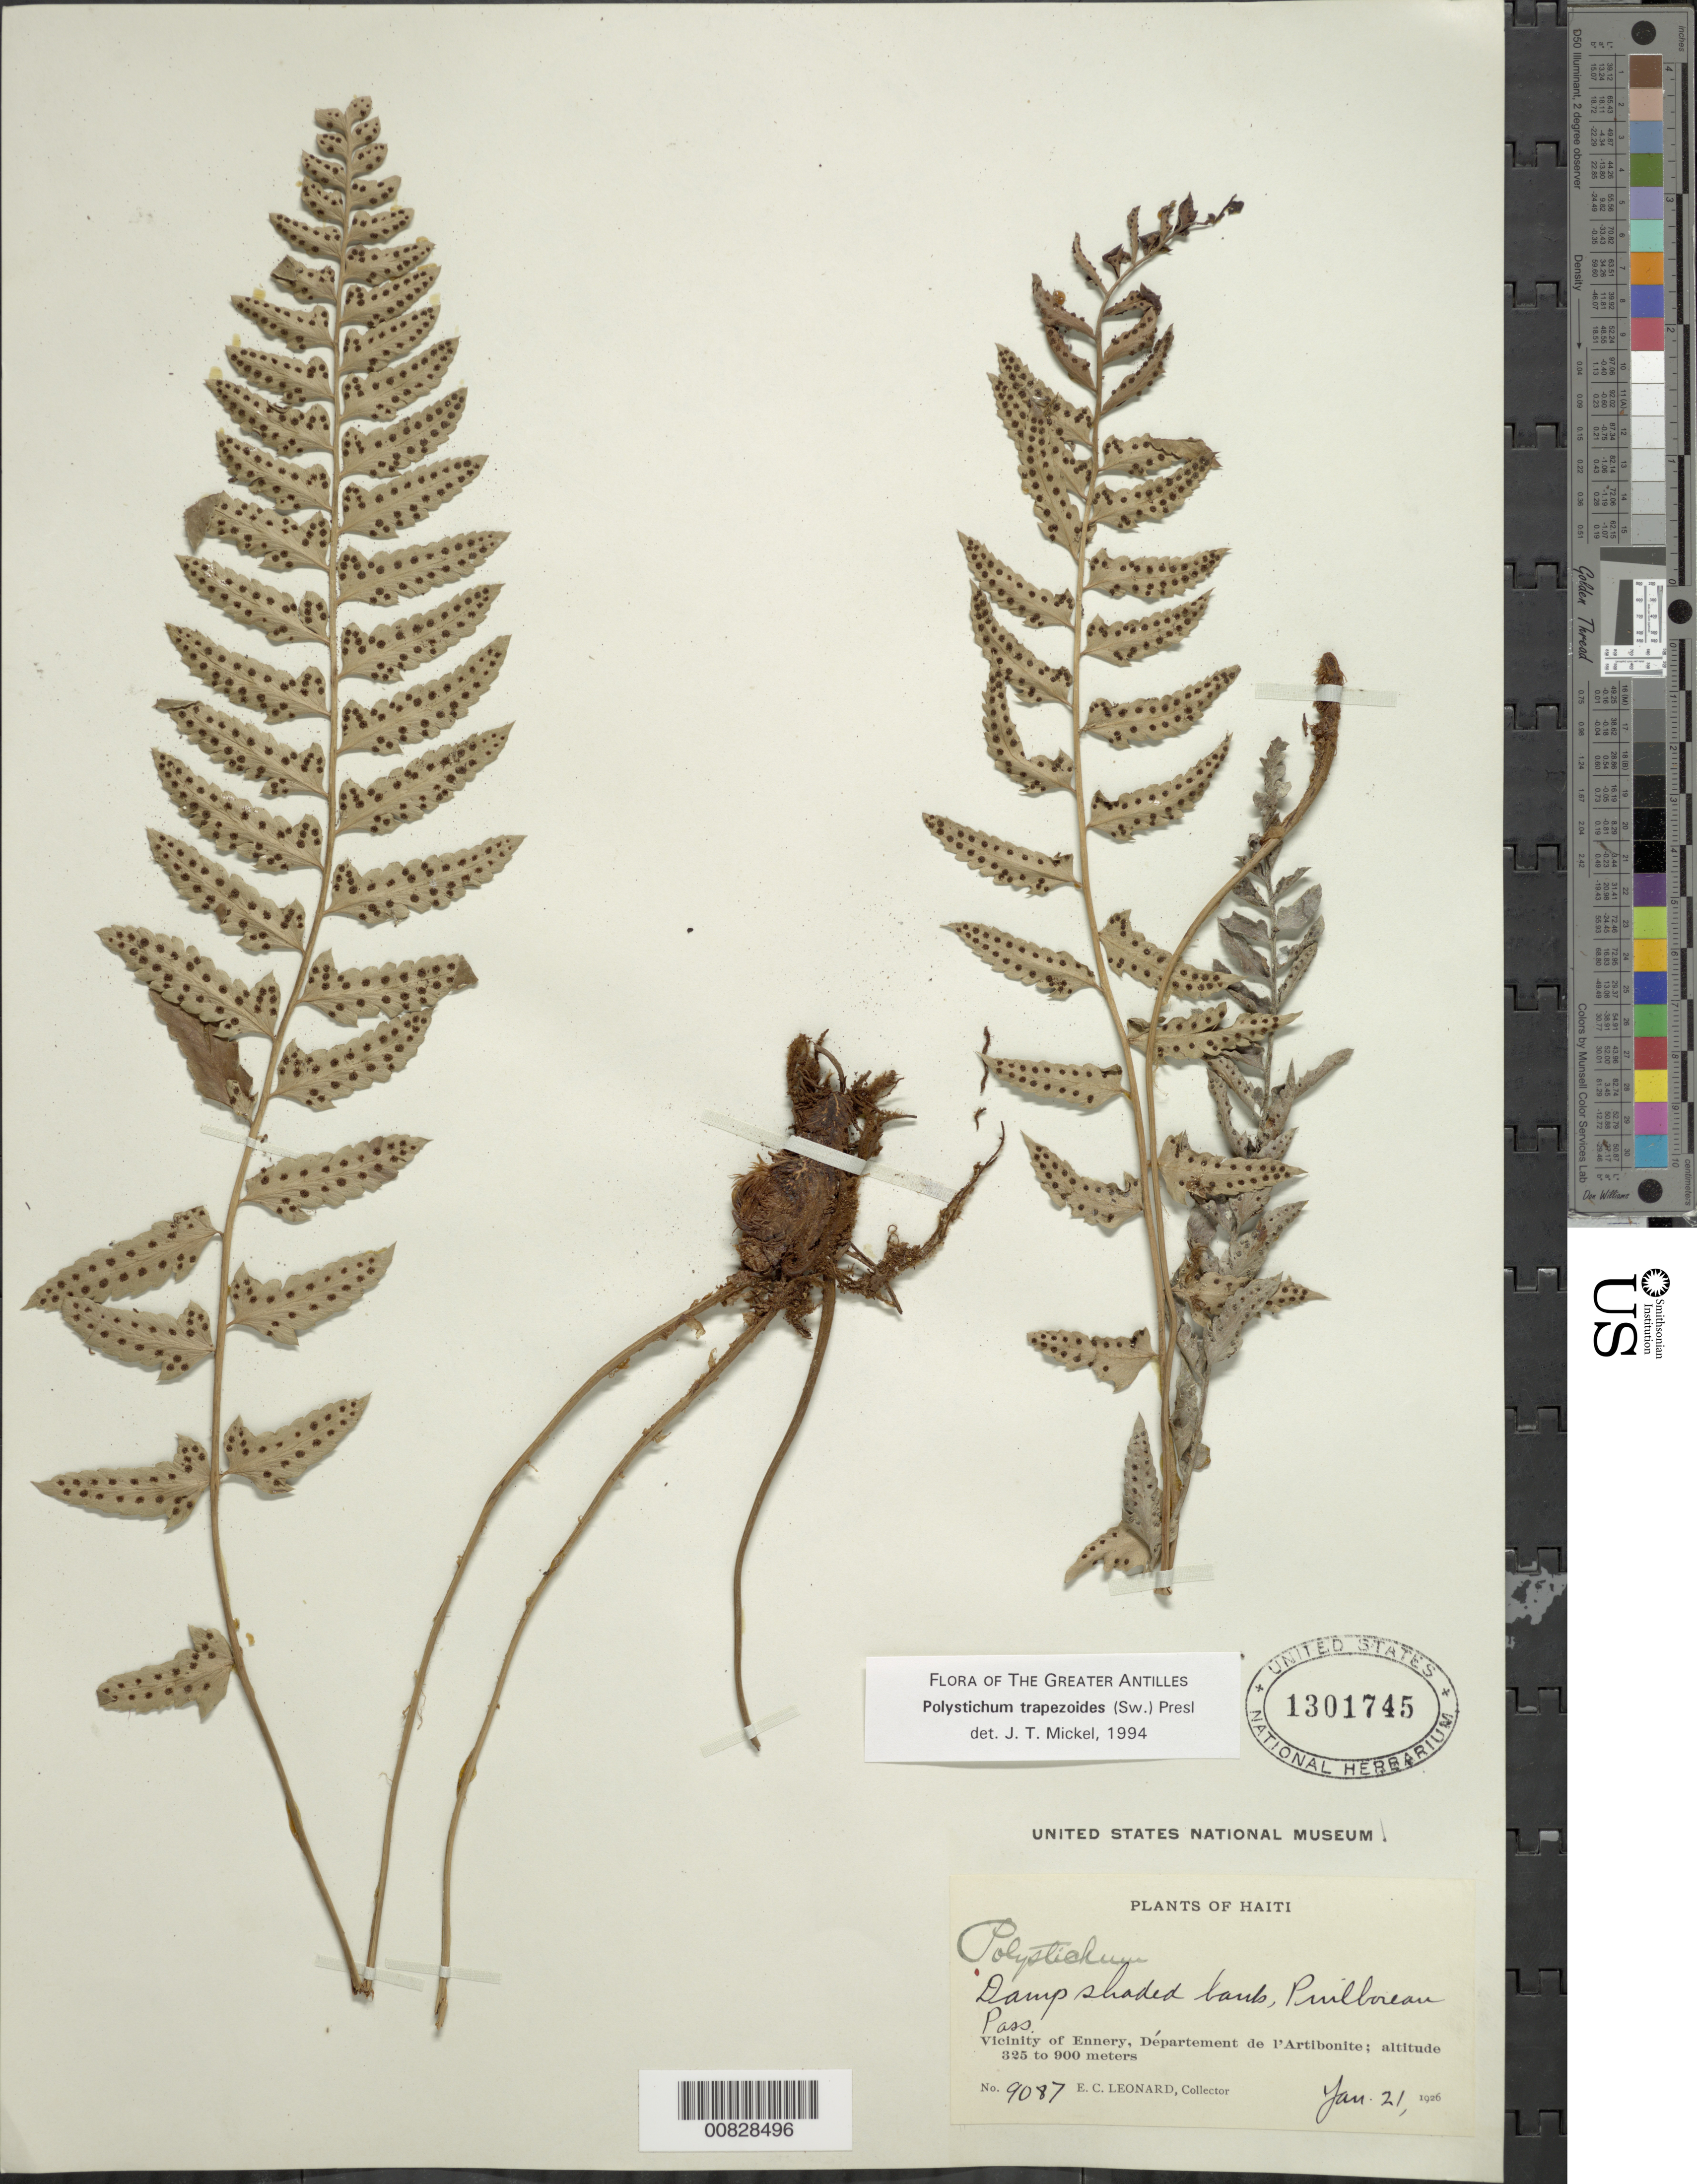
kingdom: Plantae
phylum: Tracheophyta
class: Polypodiopsida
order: Polypodiales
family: Dryopteridaceae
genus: Polystichum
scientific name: Polystichum trapezoides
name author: (Sw.) C. Presl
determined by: Mickel, J. T., (NY), New York Botanical Garden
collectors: E. C. Leonard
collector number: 9087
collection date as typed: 21 Jan 1926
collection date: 1926-01-21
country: Haiti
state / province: Artibonite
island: Hispaniola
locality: Ennery vicinity, Puilboreau Pass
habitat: Damp shaded bank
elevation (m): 325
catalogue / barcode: US 1301745